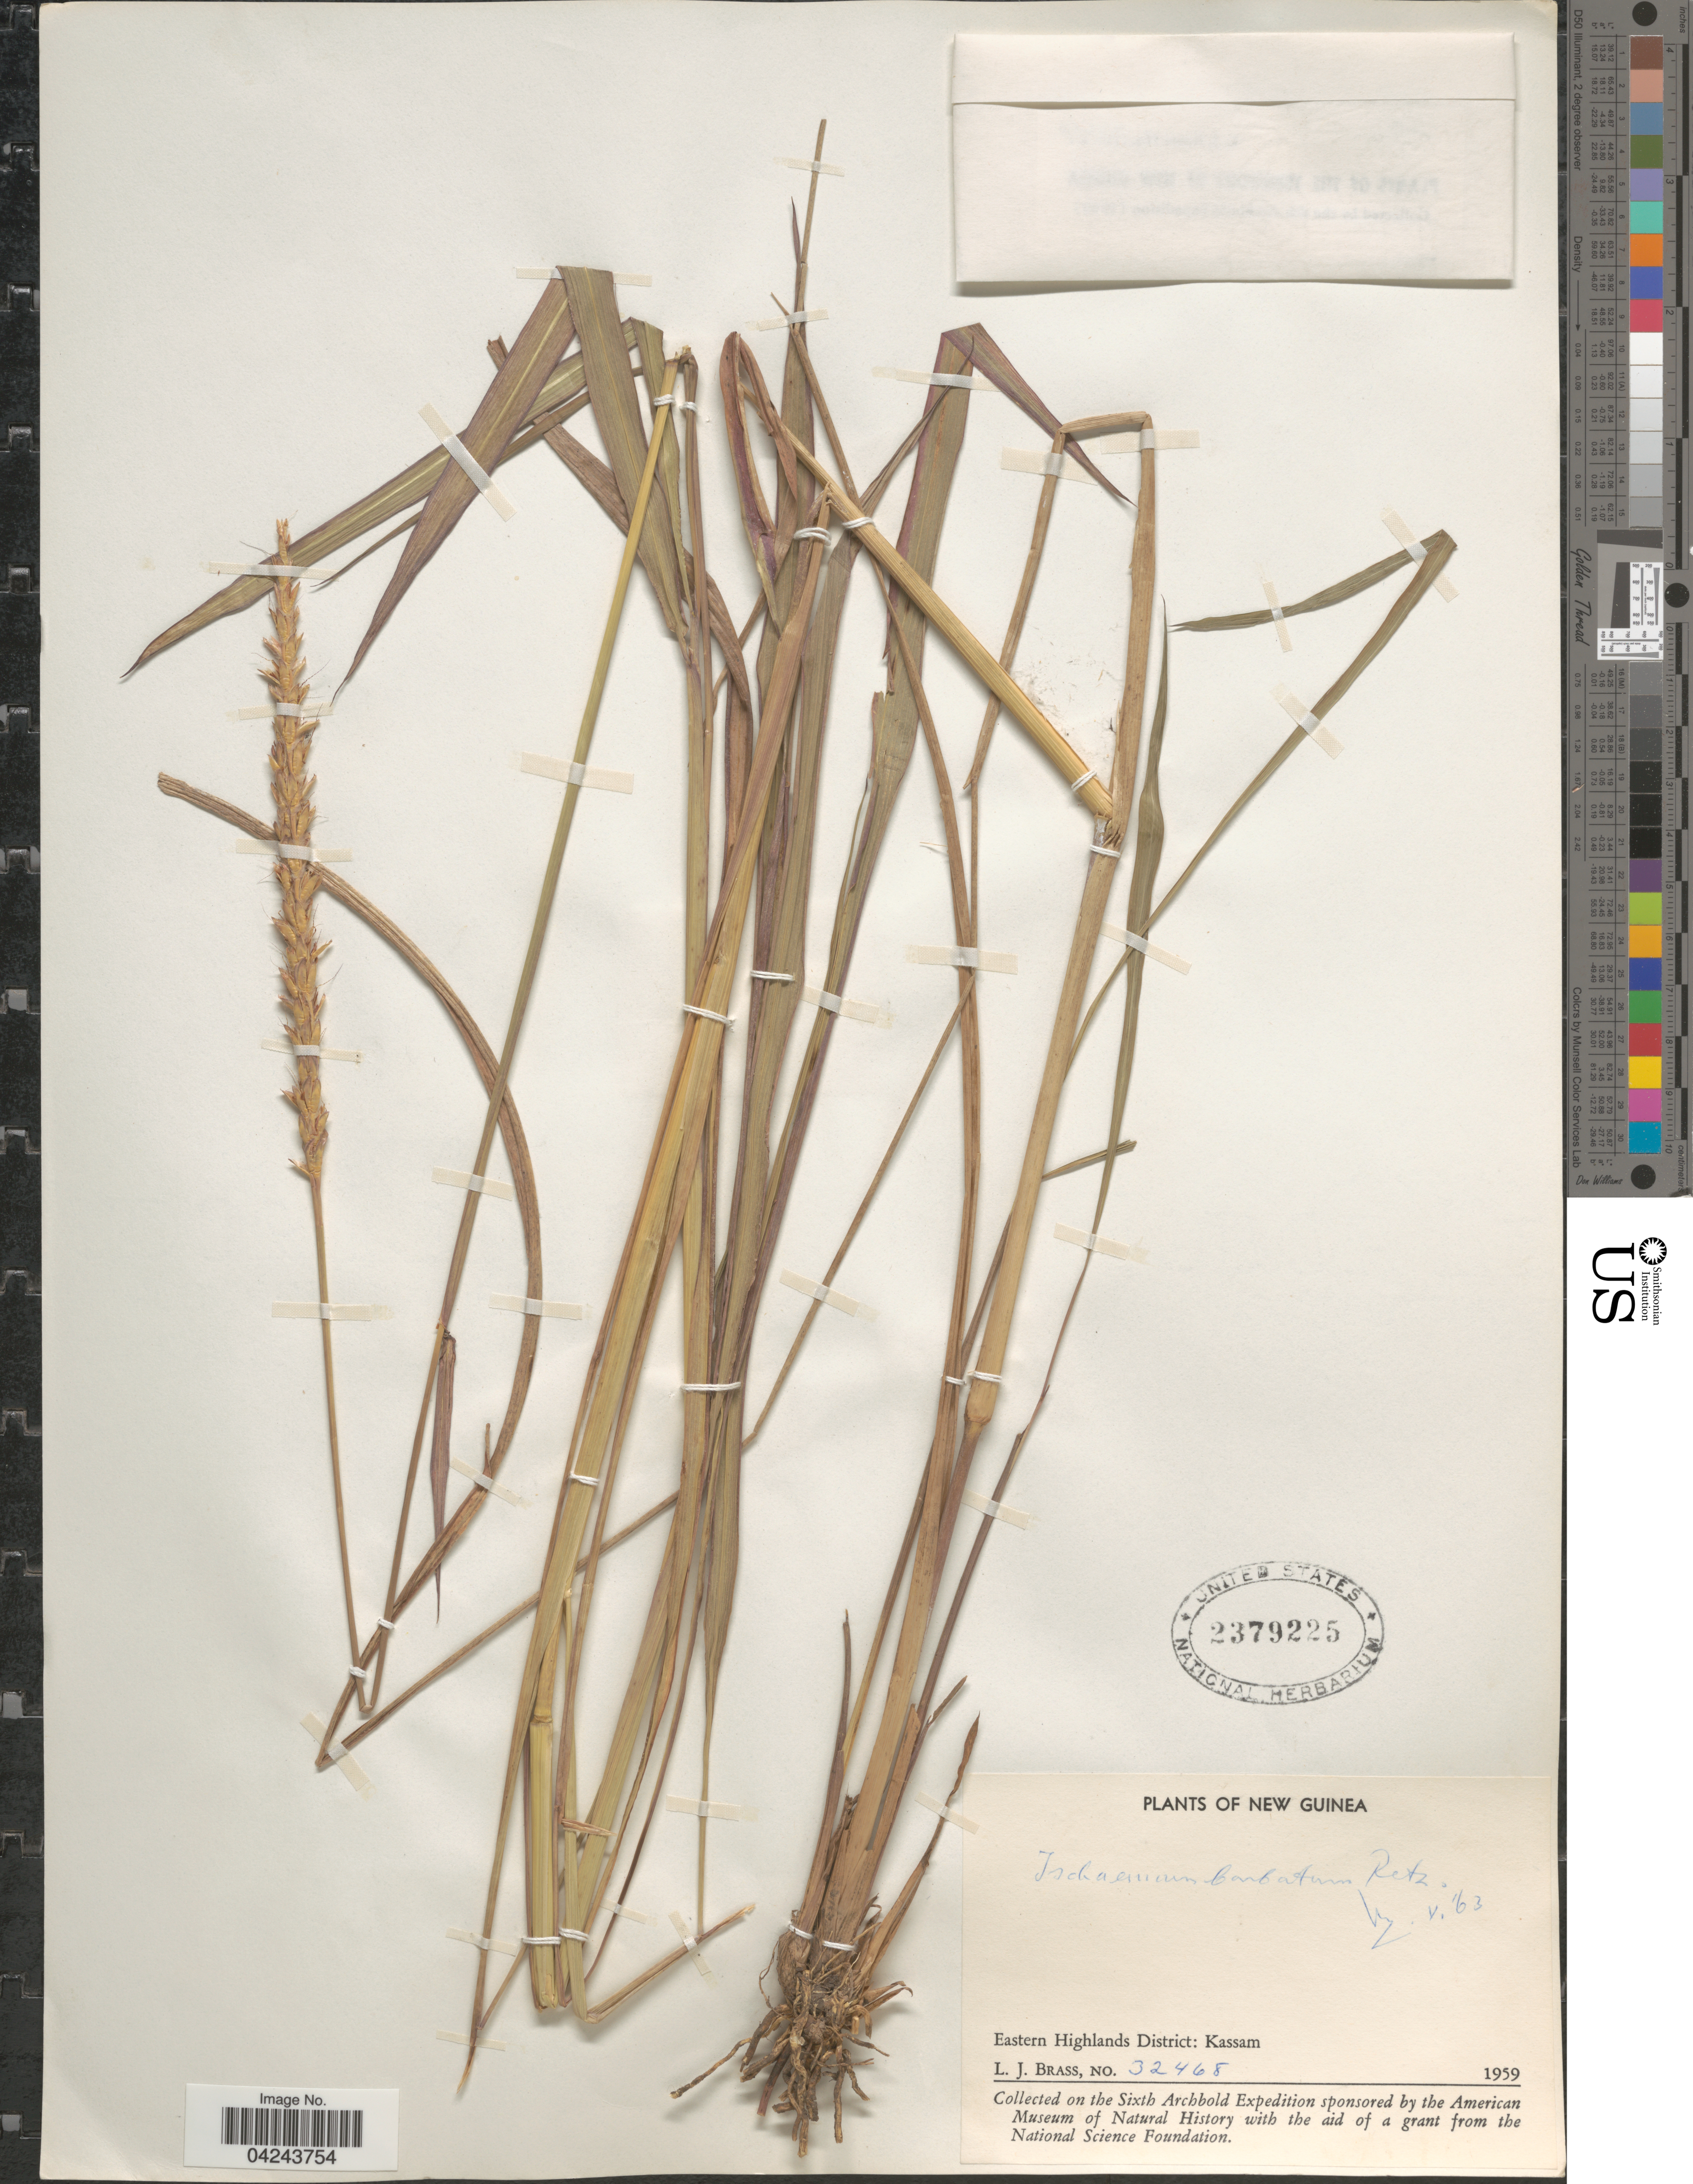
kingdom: Plantae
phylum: Tracheophyta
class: Liliopsida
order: Poales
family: Poaceae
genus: Ischaemum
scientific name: Ischaemum barbatum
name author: Blume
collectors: L. J. Brass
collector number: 32468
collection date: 1959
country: Papua New Guinea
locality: New Guinea. Eastern Highlands District: Kassam. Sixth Archbold Expedition.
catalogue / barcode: US 2379225